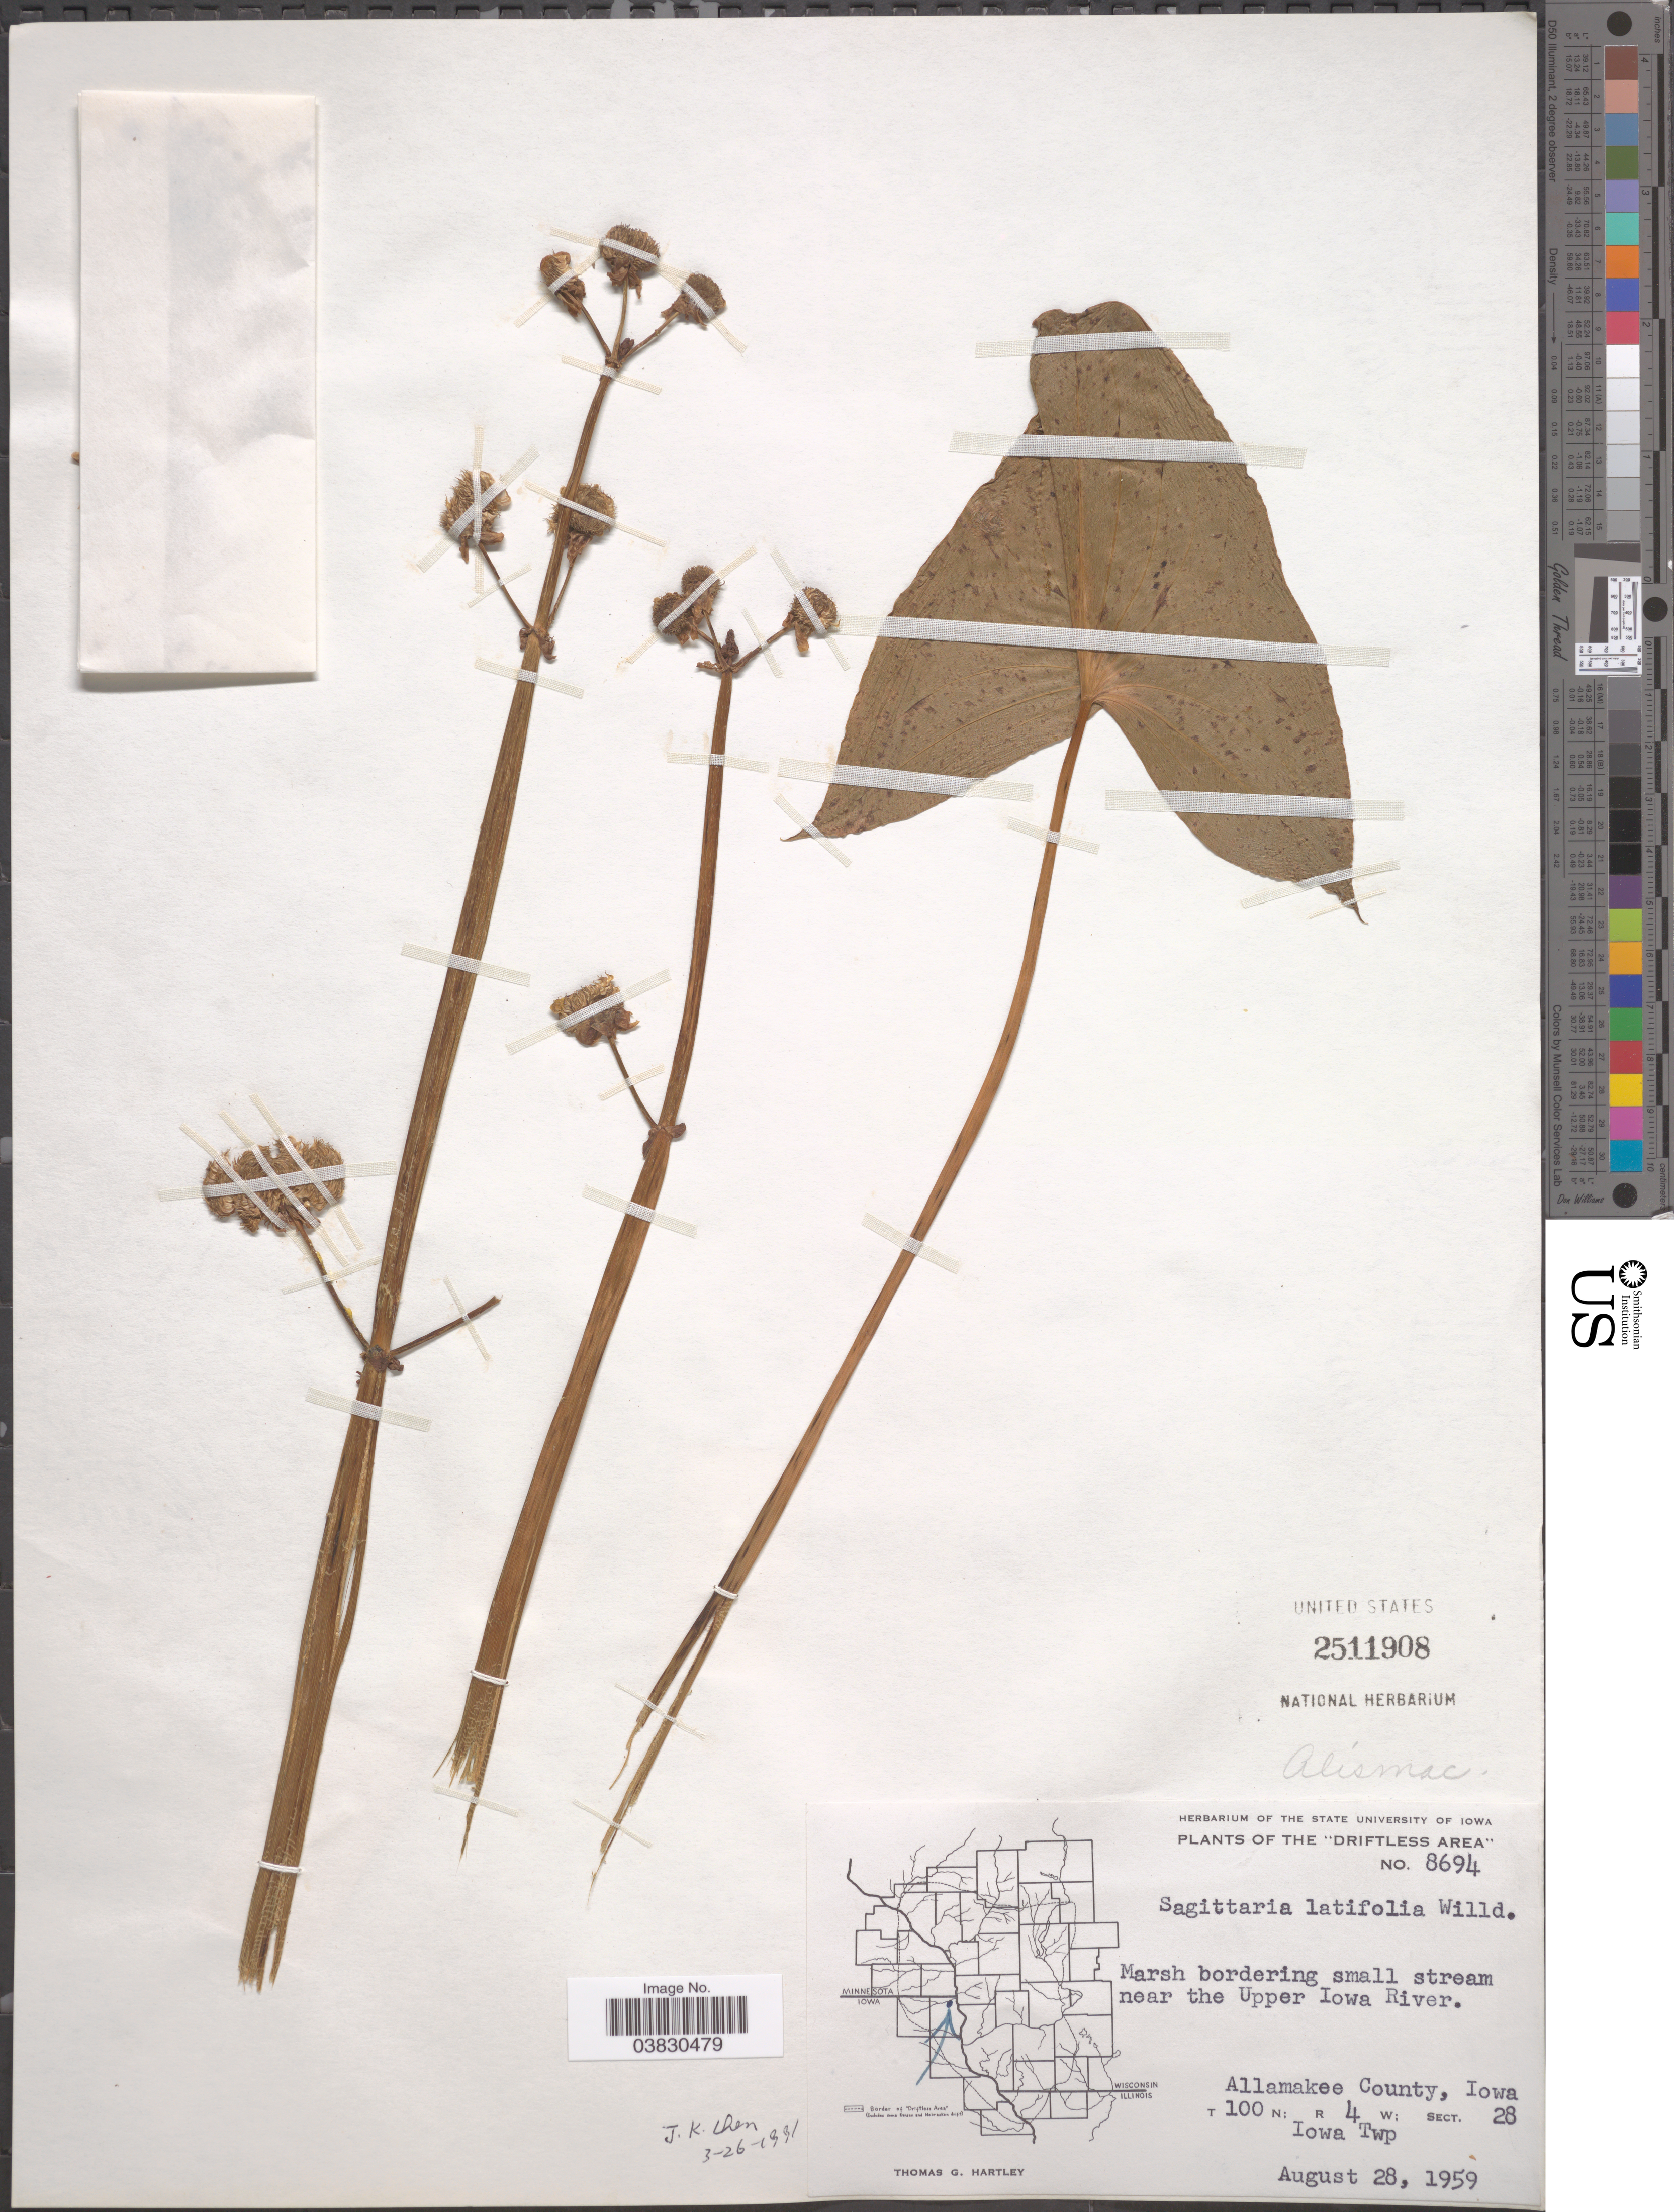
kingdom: Plantae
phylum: Tracheophyta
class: Liliopsida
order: Alismatales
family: Alismataceae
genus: Sagittaria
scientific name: Sagittaria latifolia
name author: Willd.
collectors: T. G. Hartley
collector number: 8694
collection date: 1959-08-28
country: United States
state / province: Iowa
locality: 'Driftless Area' Marsh bordering small stream near the Upper Iowa River. Allamakee County, T100N; R4W; Sect. 28 Iowa Twp.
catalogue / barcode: US 2511908